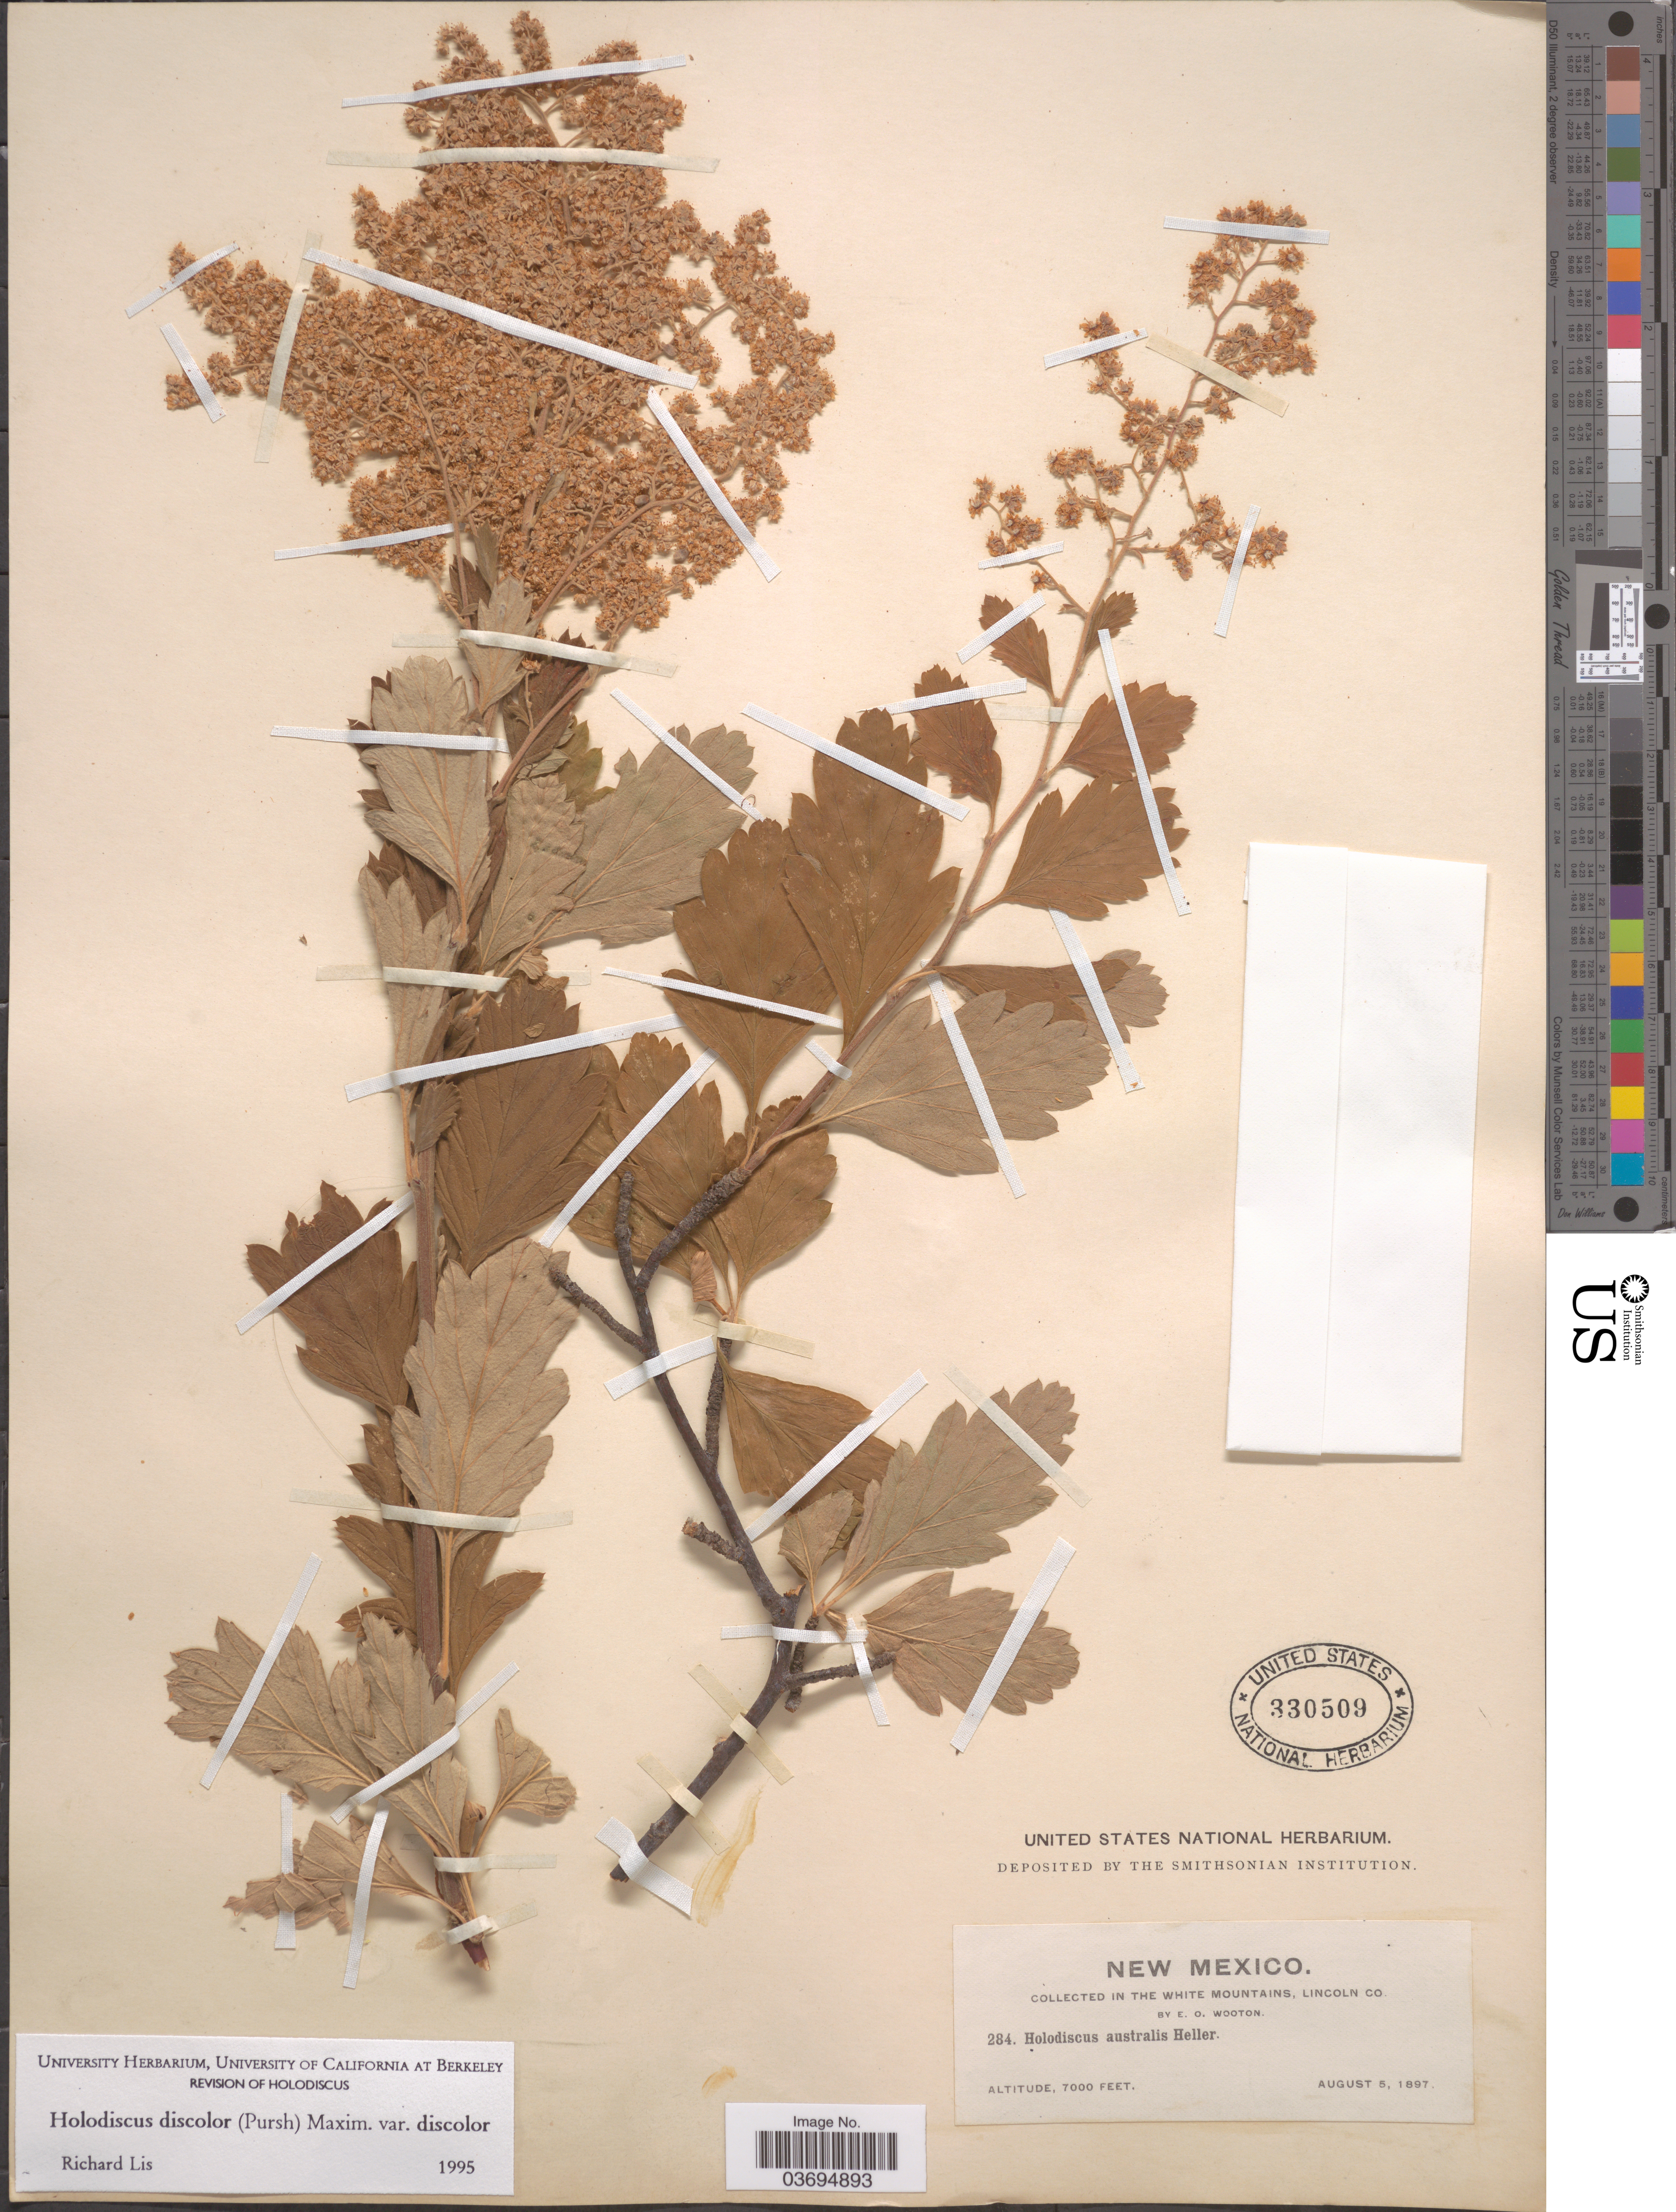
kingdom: Plantae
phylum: Tracheophyta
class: Magnoliopsida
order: Rosales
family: Rosaceae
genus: Holodiscus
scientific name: Holodiscus discolor var. discolor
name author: (Pursh) Maxim.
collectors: E. O. Wooton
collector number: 284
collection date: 1897-08-05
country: United States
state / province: New Mexico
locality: The White Mountains, Lincoln County.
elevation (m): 2134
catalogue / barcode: US 330509